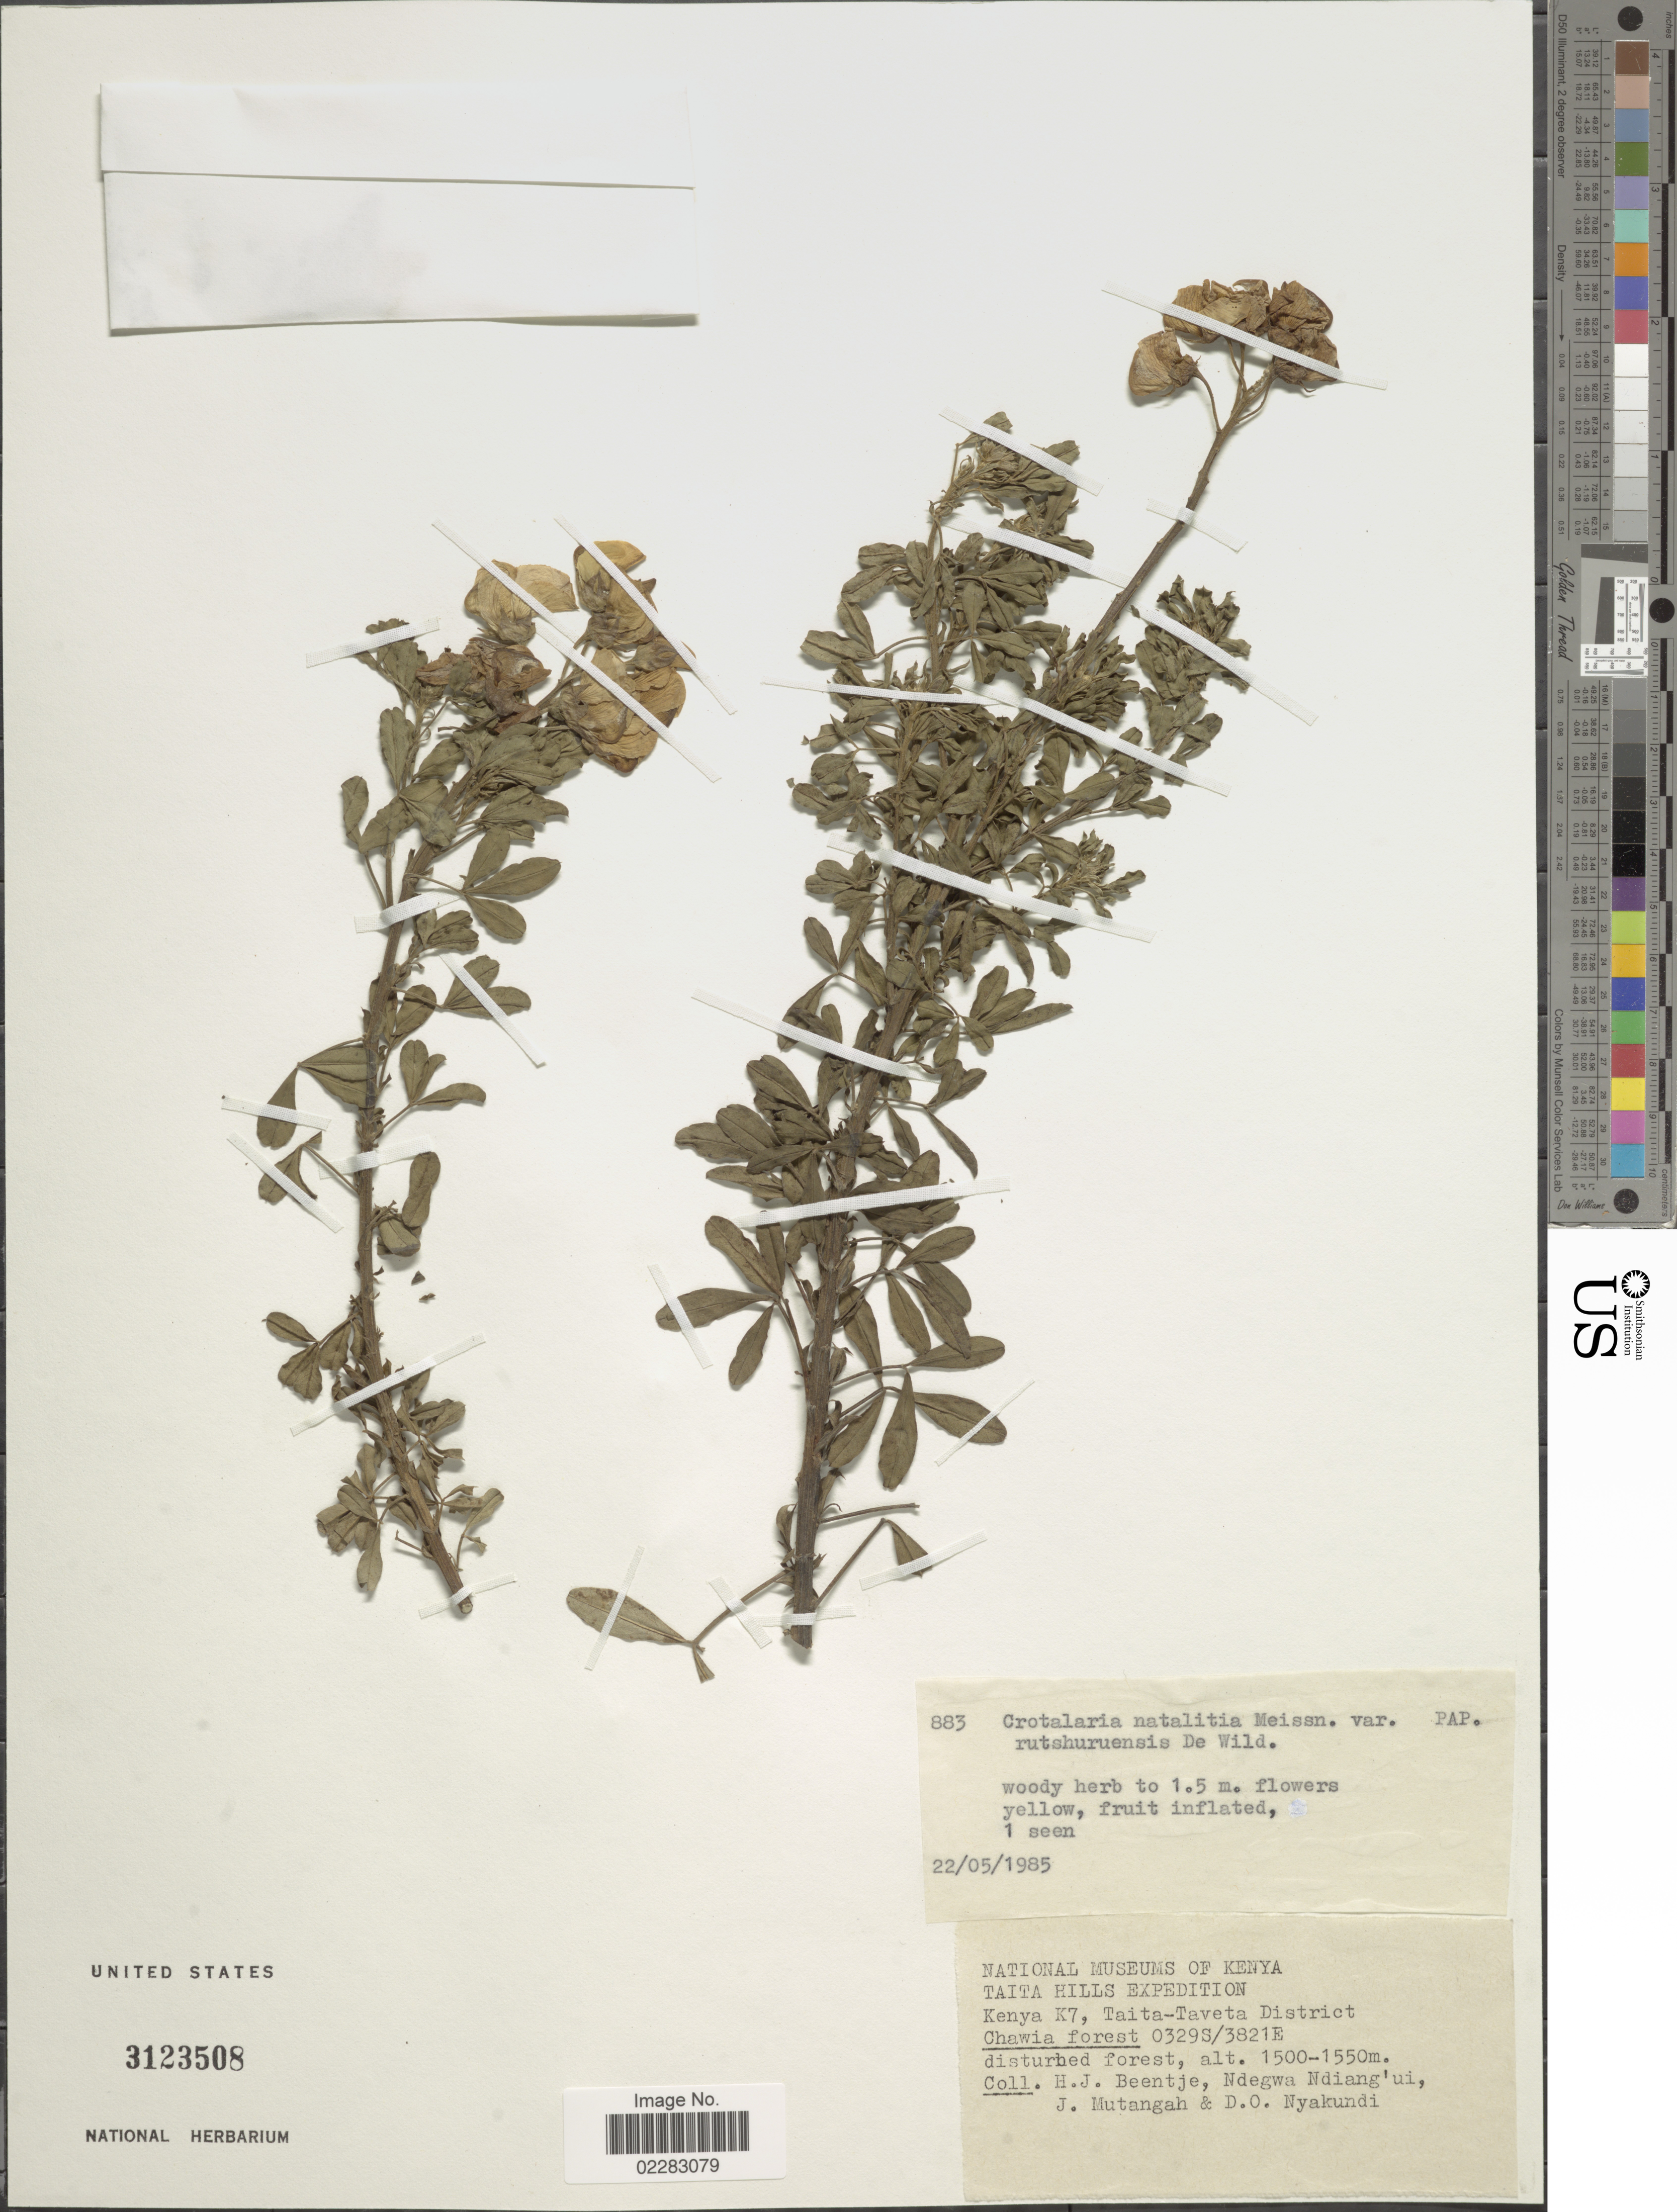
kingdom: Plantae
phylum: Tracheophyta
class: Magnoliopsida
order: Fabales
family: Fabaceae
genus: Crotalaria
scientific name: Crotalaria natalitia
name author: Meisn.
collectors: H. J. Beentje, Ndegwa Ndiang'ui, J. Mutangah & D. Nyakundi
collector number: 883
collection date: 1985-05-22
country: Kenya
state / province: Taita Taveta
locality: Kenya K7, Taita Hills, Chawia forest.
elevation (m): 1500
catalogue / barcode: US 3123508